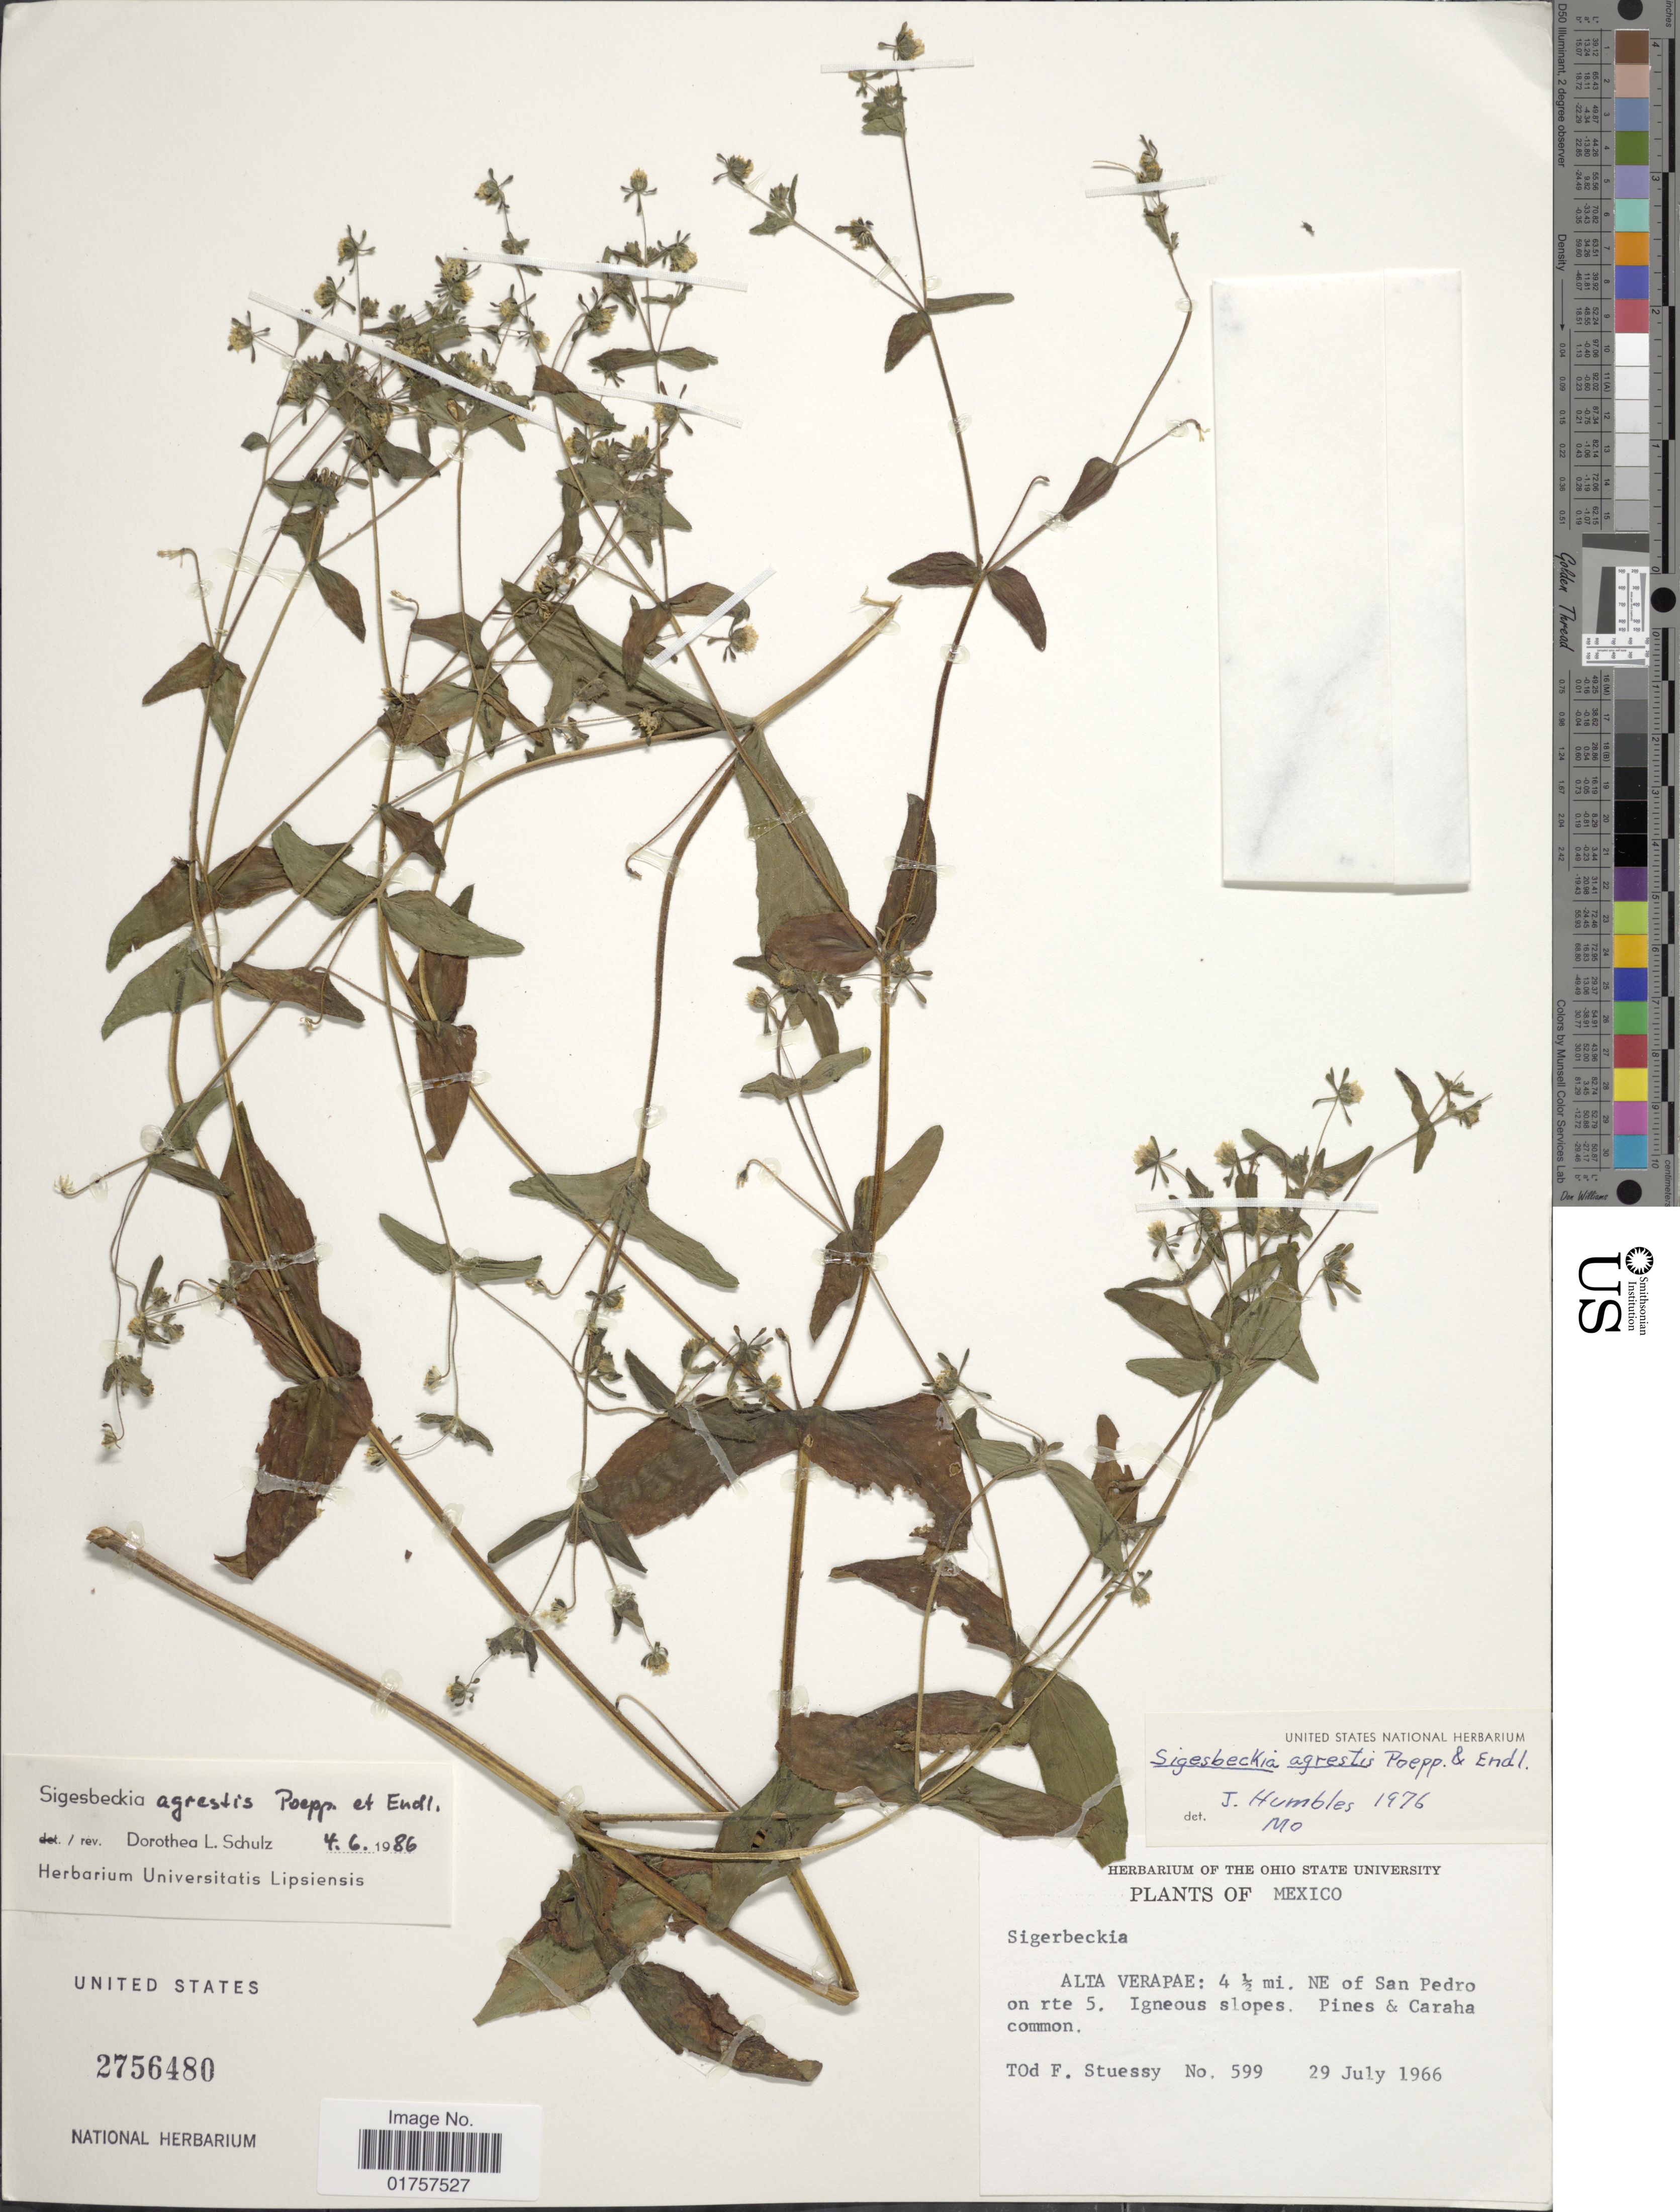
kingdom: Plantae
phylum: Tracheophyta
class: Magnoliopsida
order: Asterales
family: Asteraceae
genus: Sigesbeckia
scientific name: Sigesbeckia agrestis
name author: Poepp.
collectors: T. Stuessy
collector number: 599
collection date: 1966-07-29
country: Mexico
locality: Alta Verapae: 4 ½ mi. NE of San Pedro in rte. 5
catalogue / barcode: US 2756480